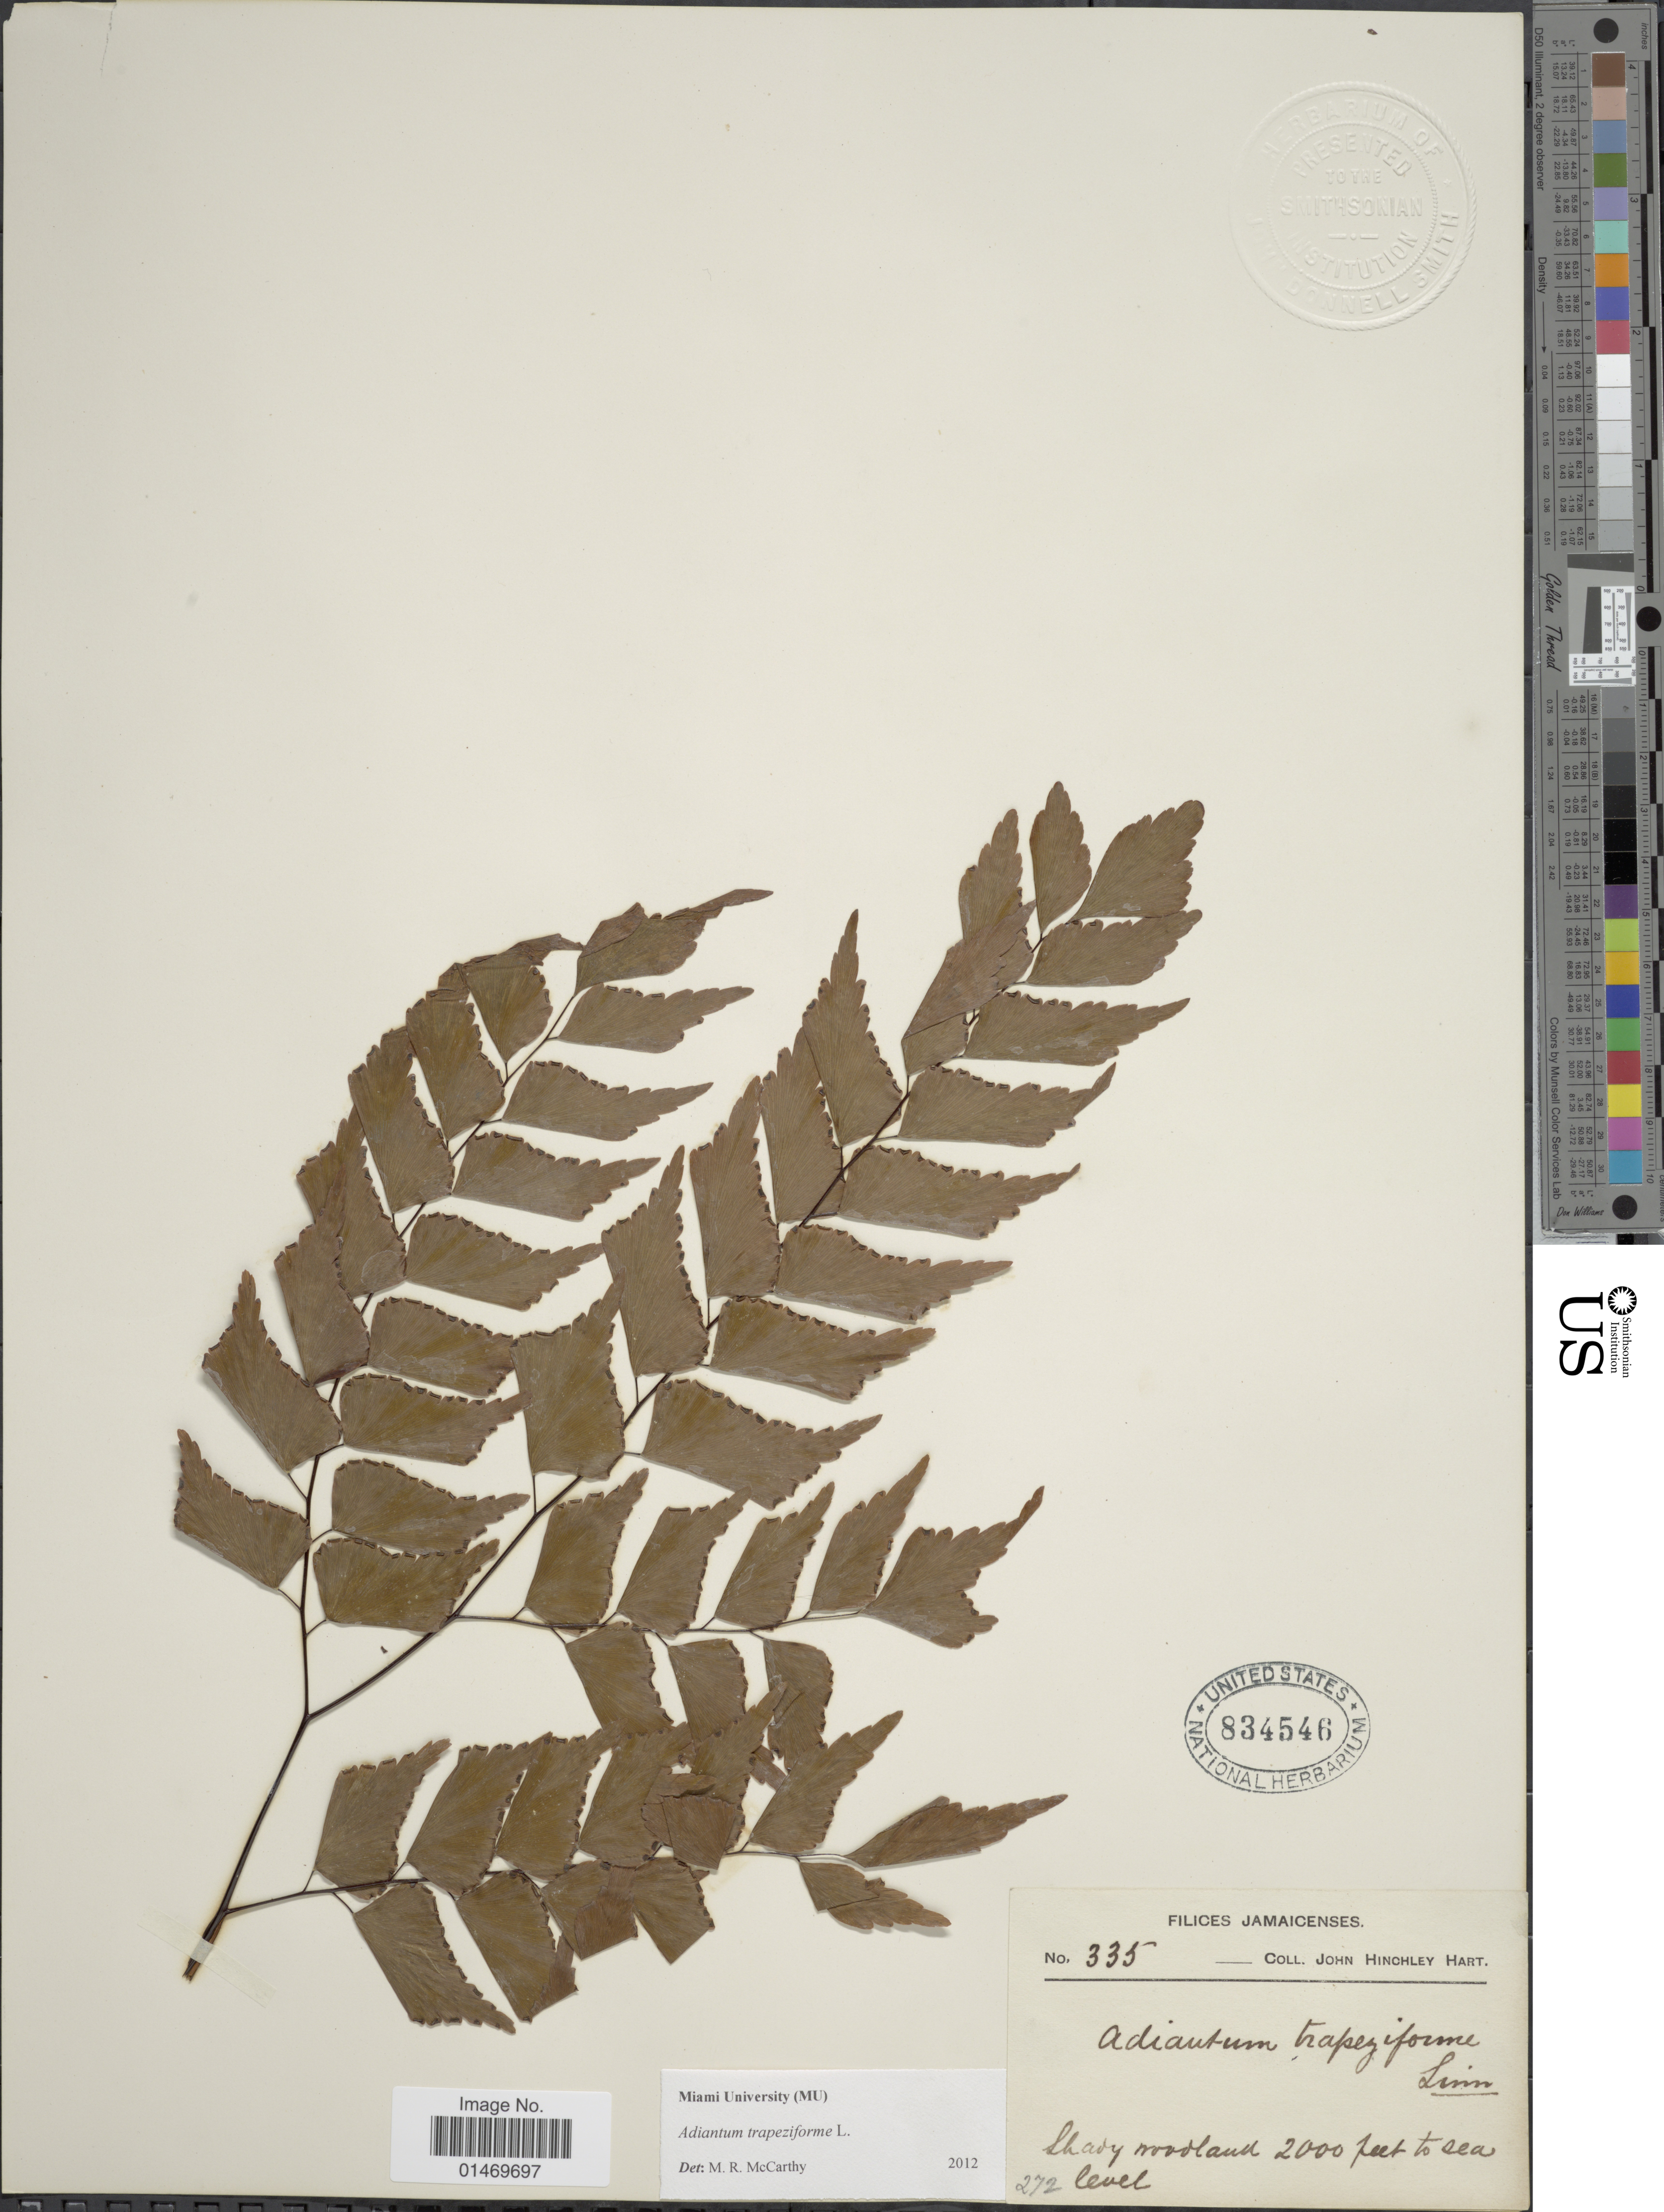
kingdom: Plantae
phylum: Tracheophyta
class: Polypodiopsida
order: Polypodiales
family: Pteridaceae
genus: Adiantum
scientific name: Adiantum trapeziforme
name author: L.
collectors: J. H. Hart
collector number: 335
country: Jamaica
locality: Jamaica, shavy woodland.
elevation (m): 610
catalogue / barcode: US 834546